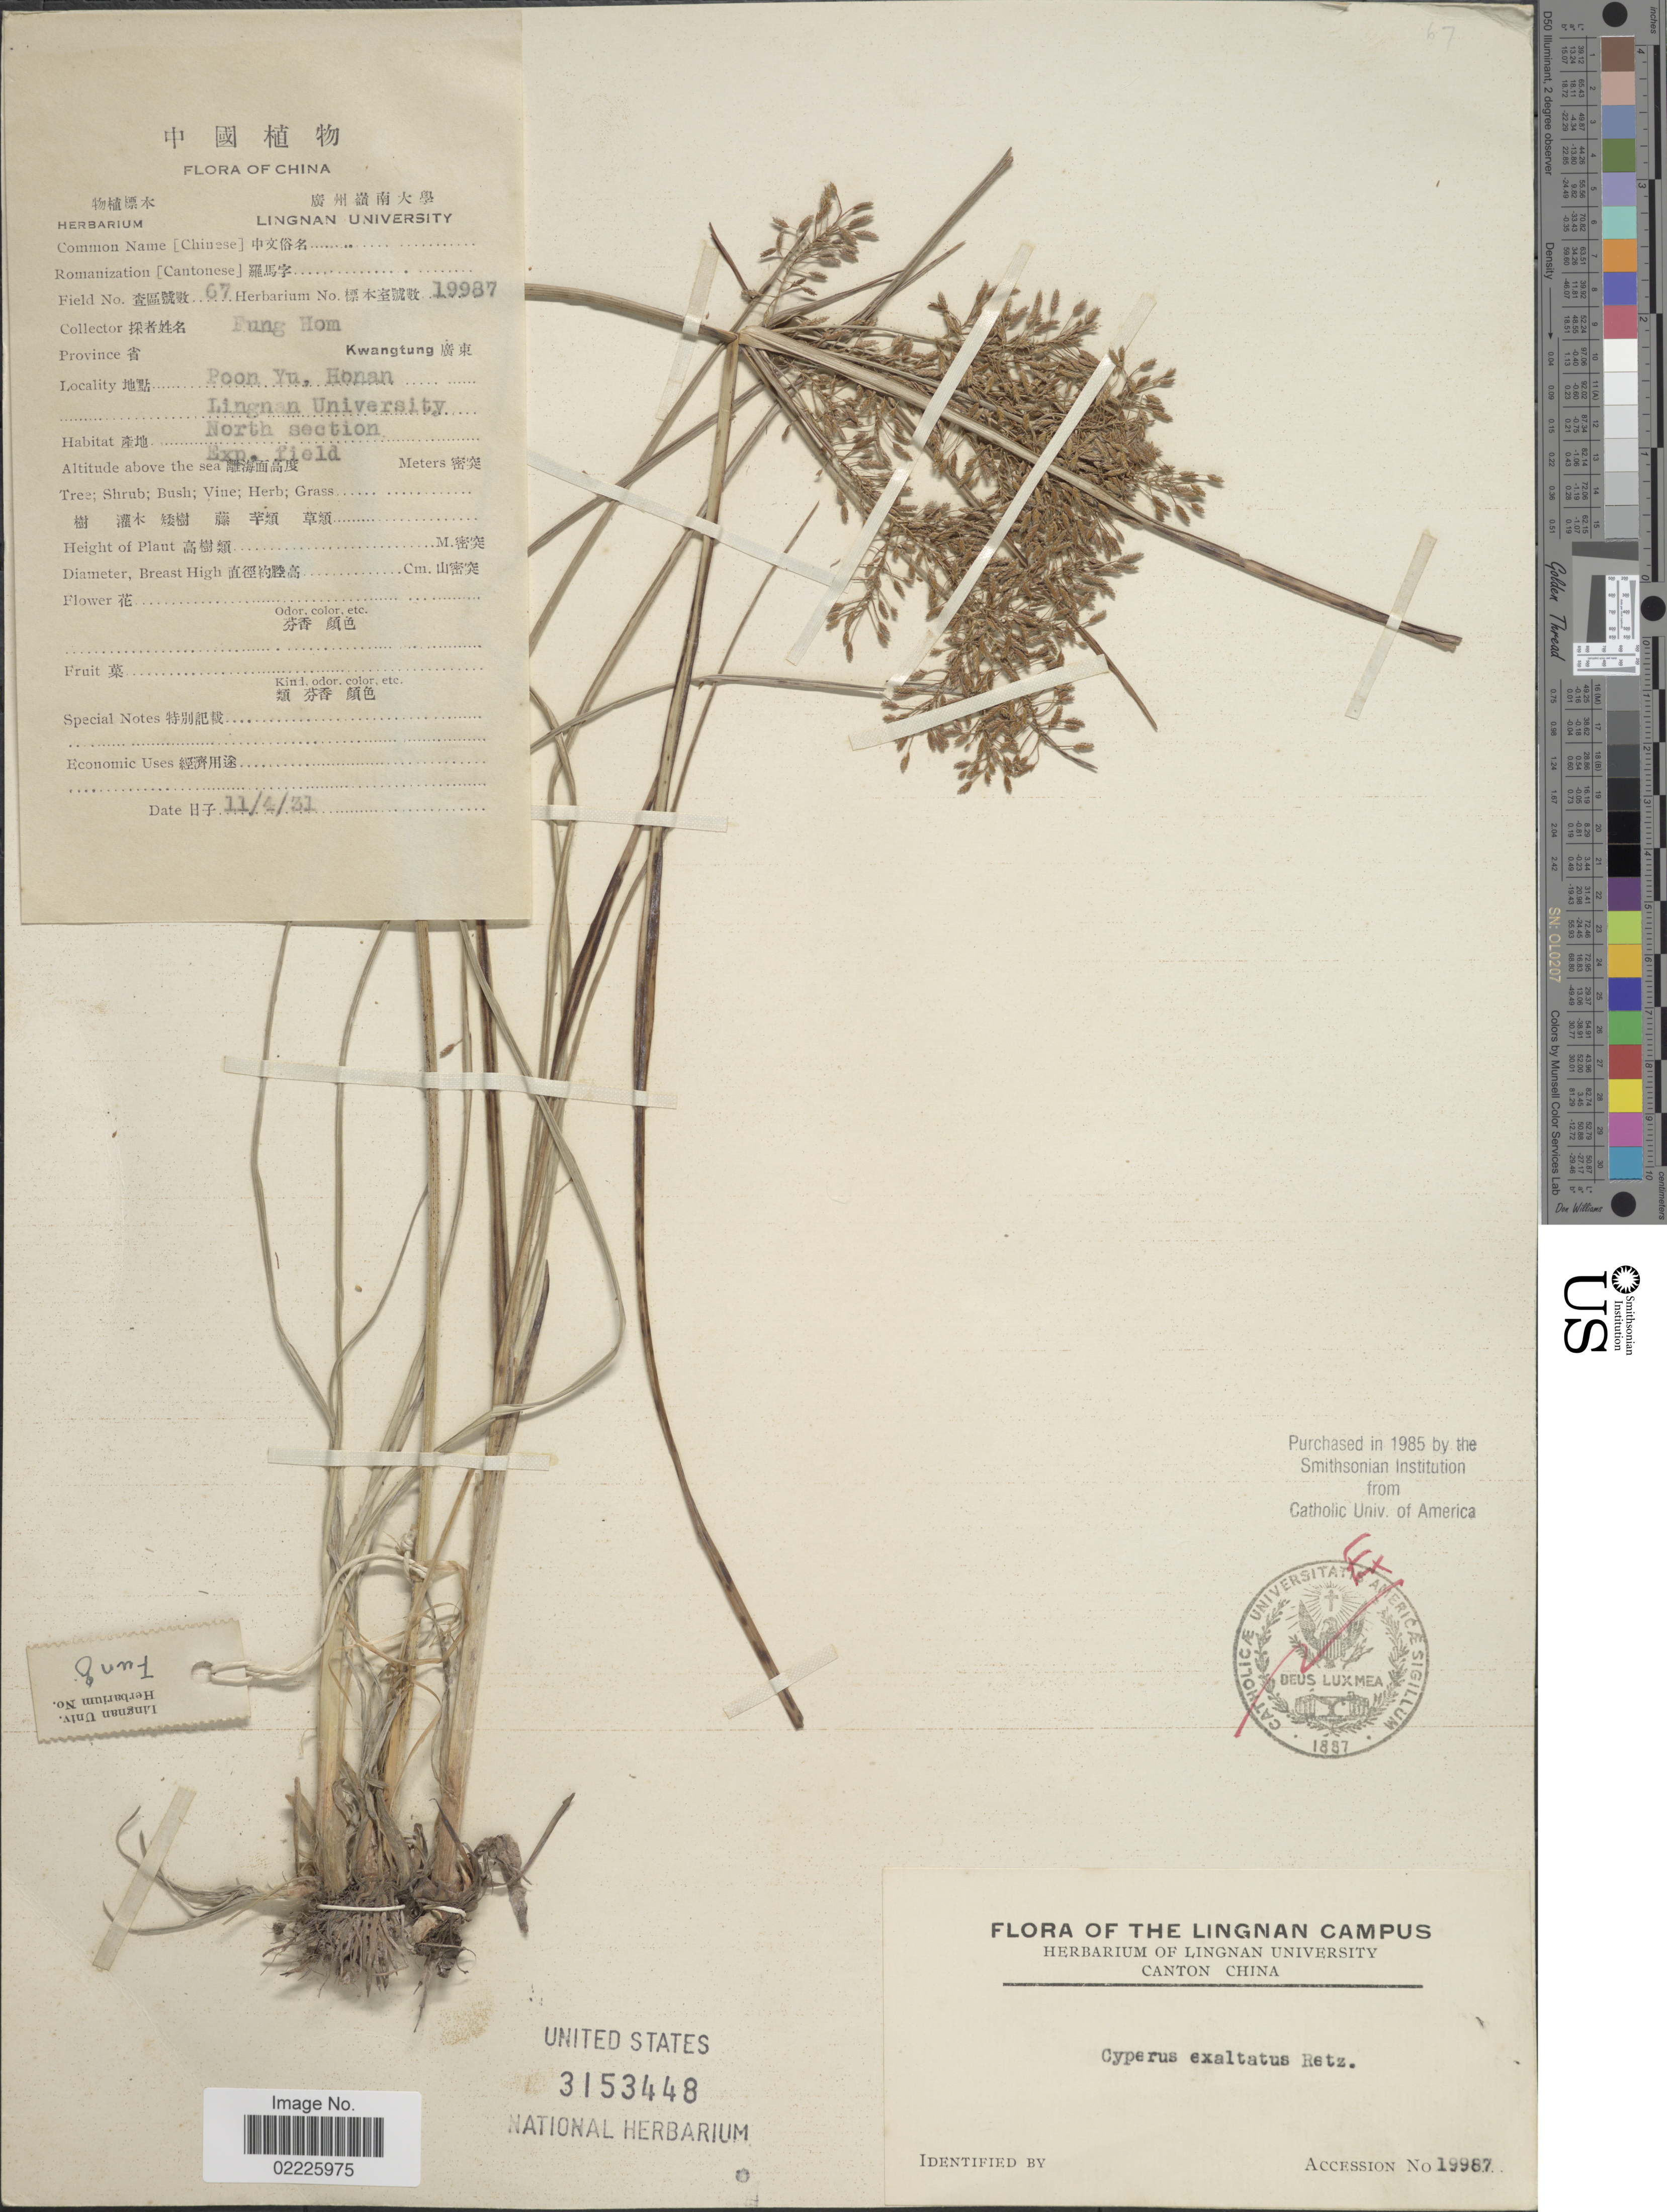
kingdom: Plantae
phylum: Tracheophyta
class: Liliopsida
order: Poales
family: Cyperaceae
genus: Cyperus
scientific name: Cyperus exaltatus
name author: Retz.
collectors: F. Hom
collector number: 67/19987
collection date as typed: Transcribed d/m/y: 11/4/31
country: China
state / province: Guangdong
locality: Poon Yu, Honan Lingnan University North Section Exp. field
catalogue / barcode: US 3153448